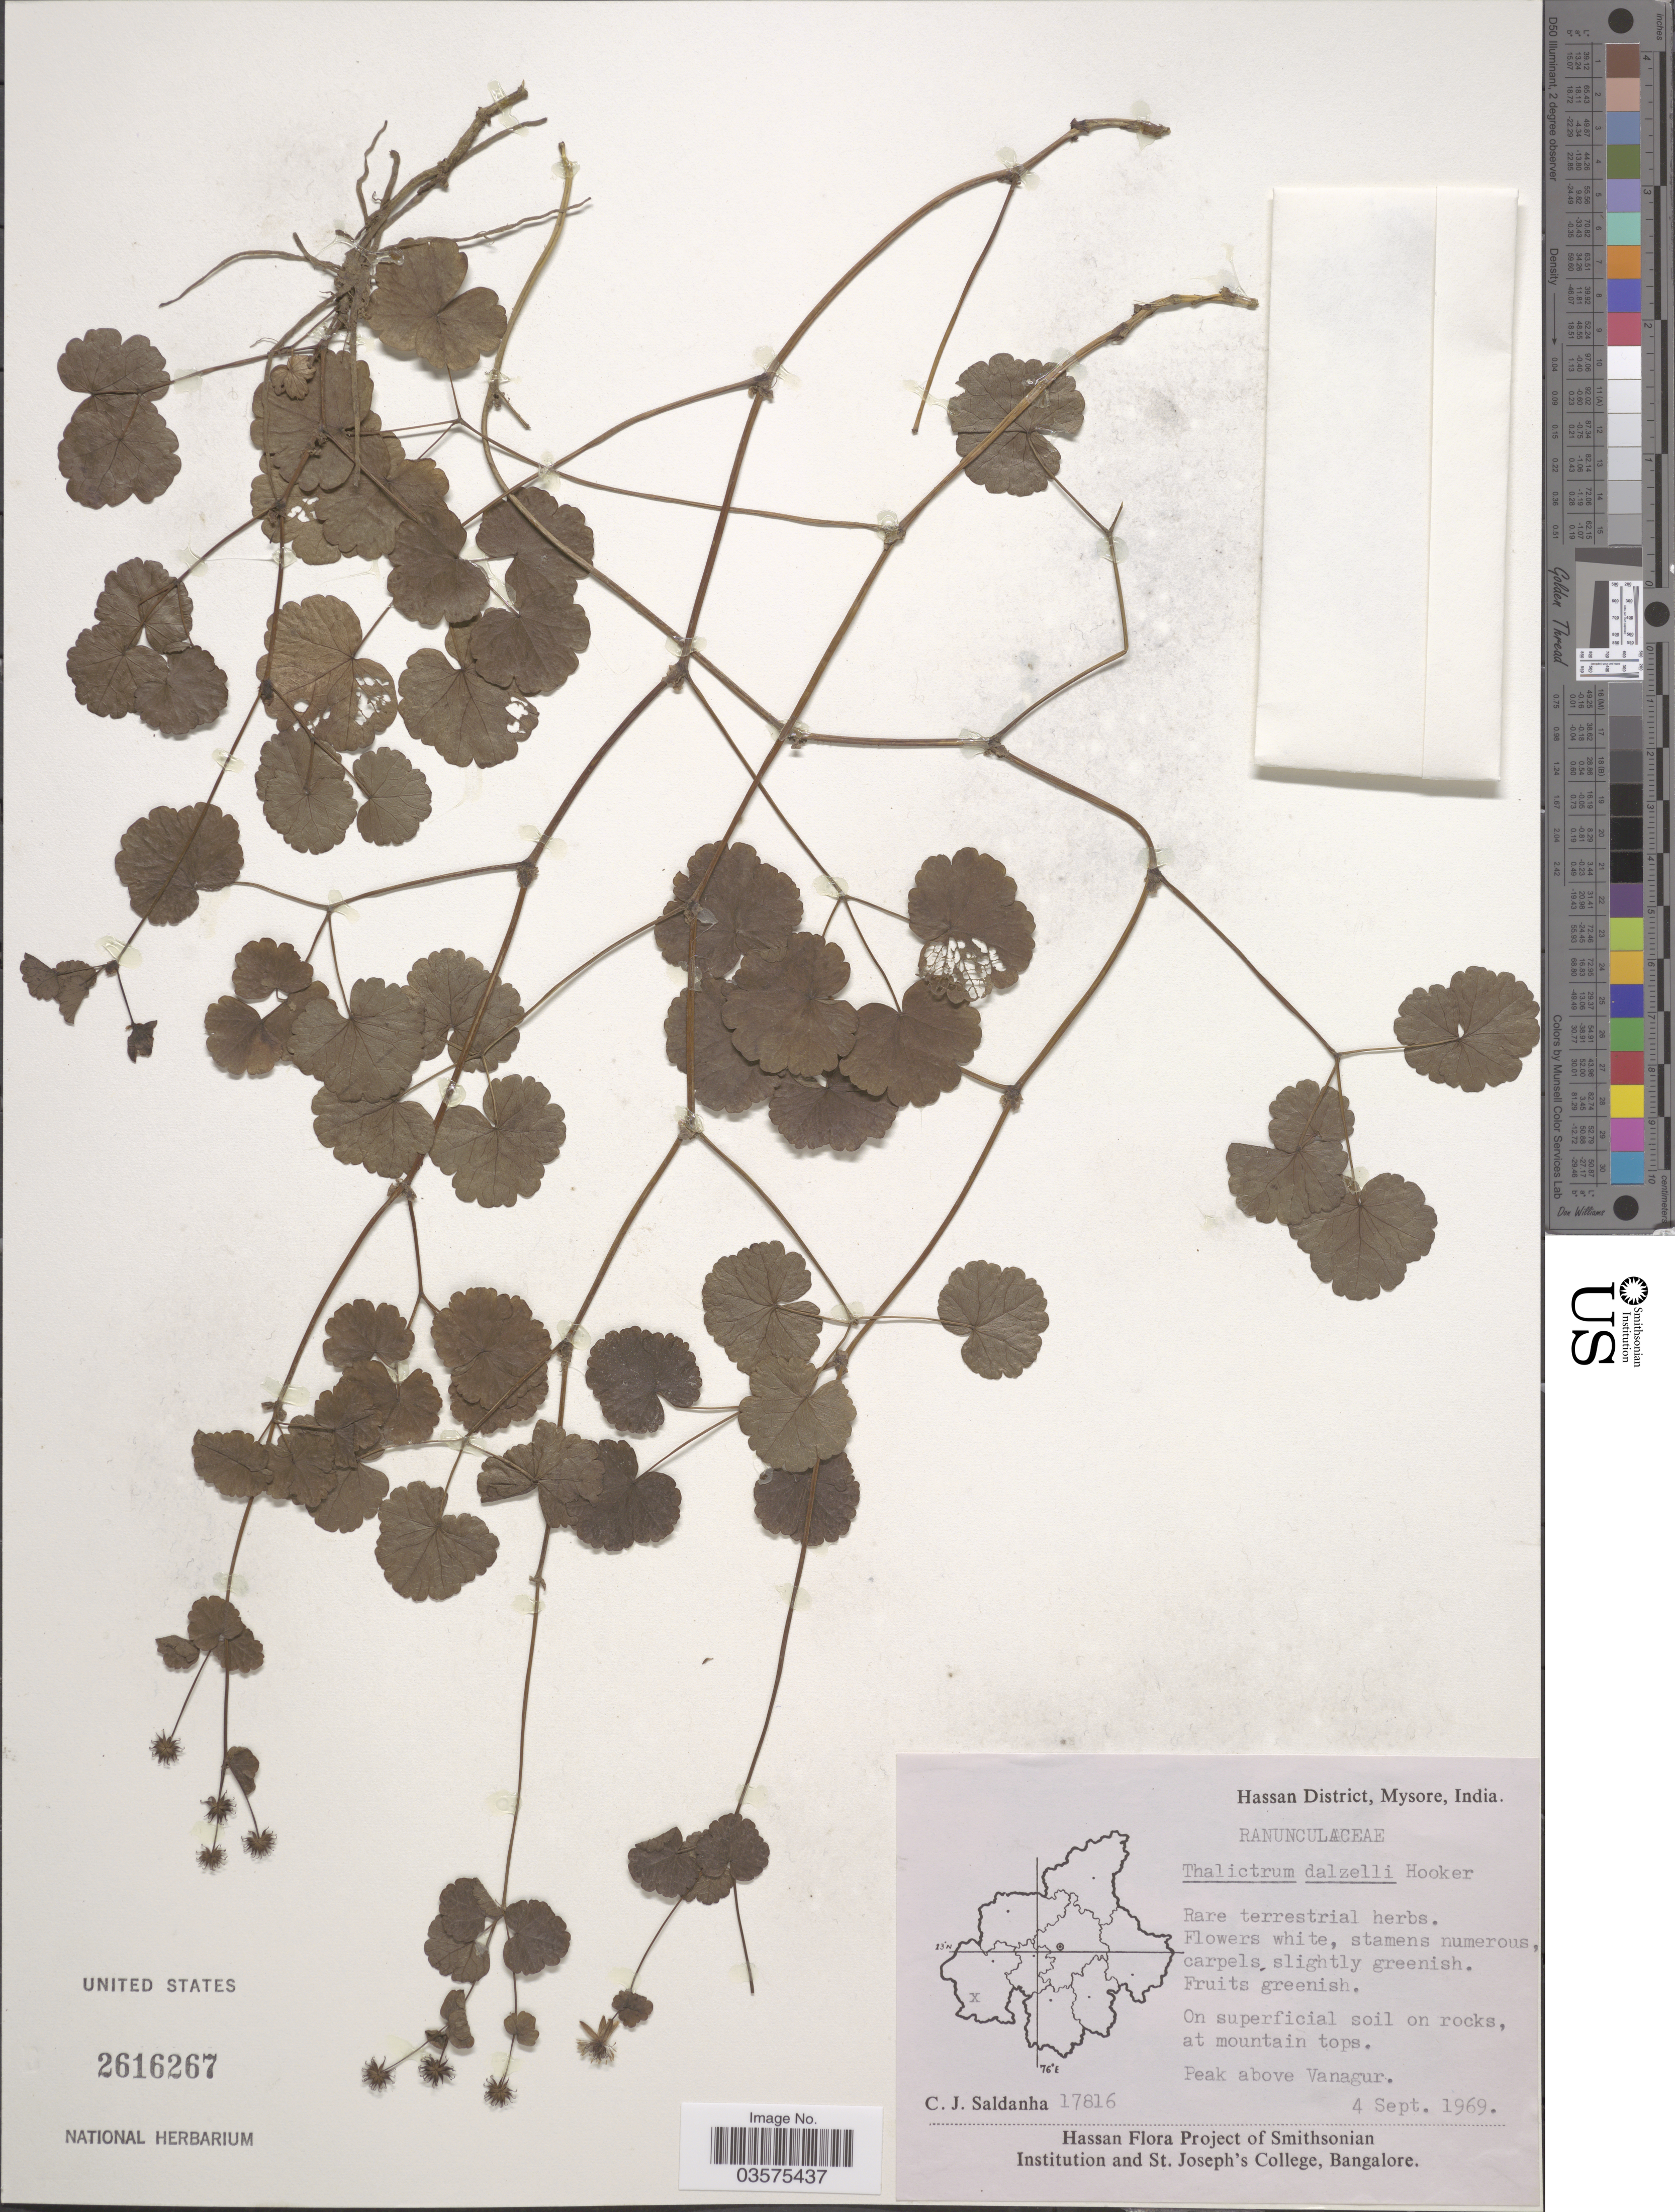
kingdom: Plantae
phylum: Tracheophyta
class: Magnoliopsida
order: Ranunculales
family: Ranunculaceae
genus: Thalictrum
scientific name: Thalictrum dalzellii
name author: Hook.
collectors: C. J. Saldanha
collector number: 17816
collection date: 1969-09-04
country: India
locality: Hassan District, Mysore. Peak above Vanagur.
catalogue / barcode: US 2616267